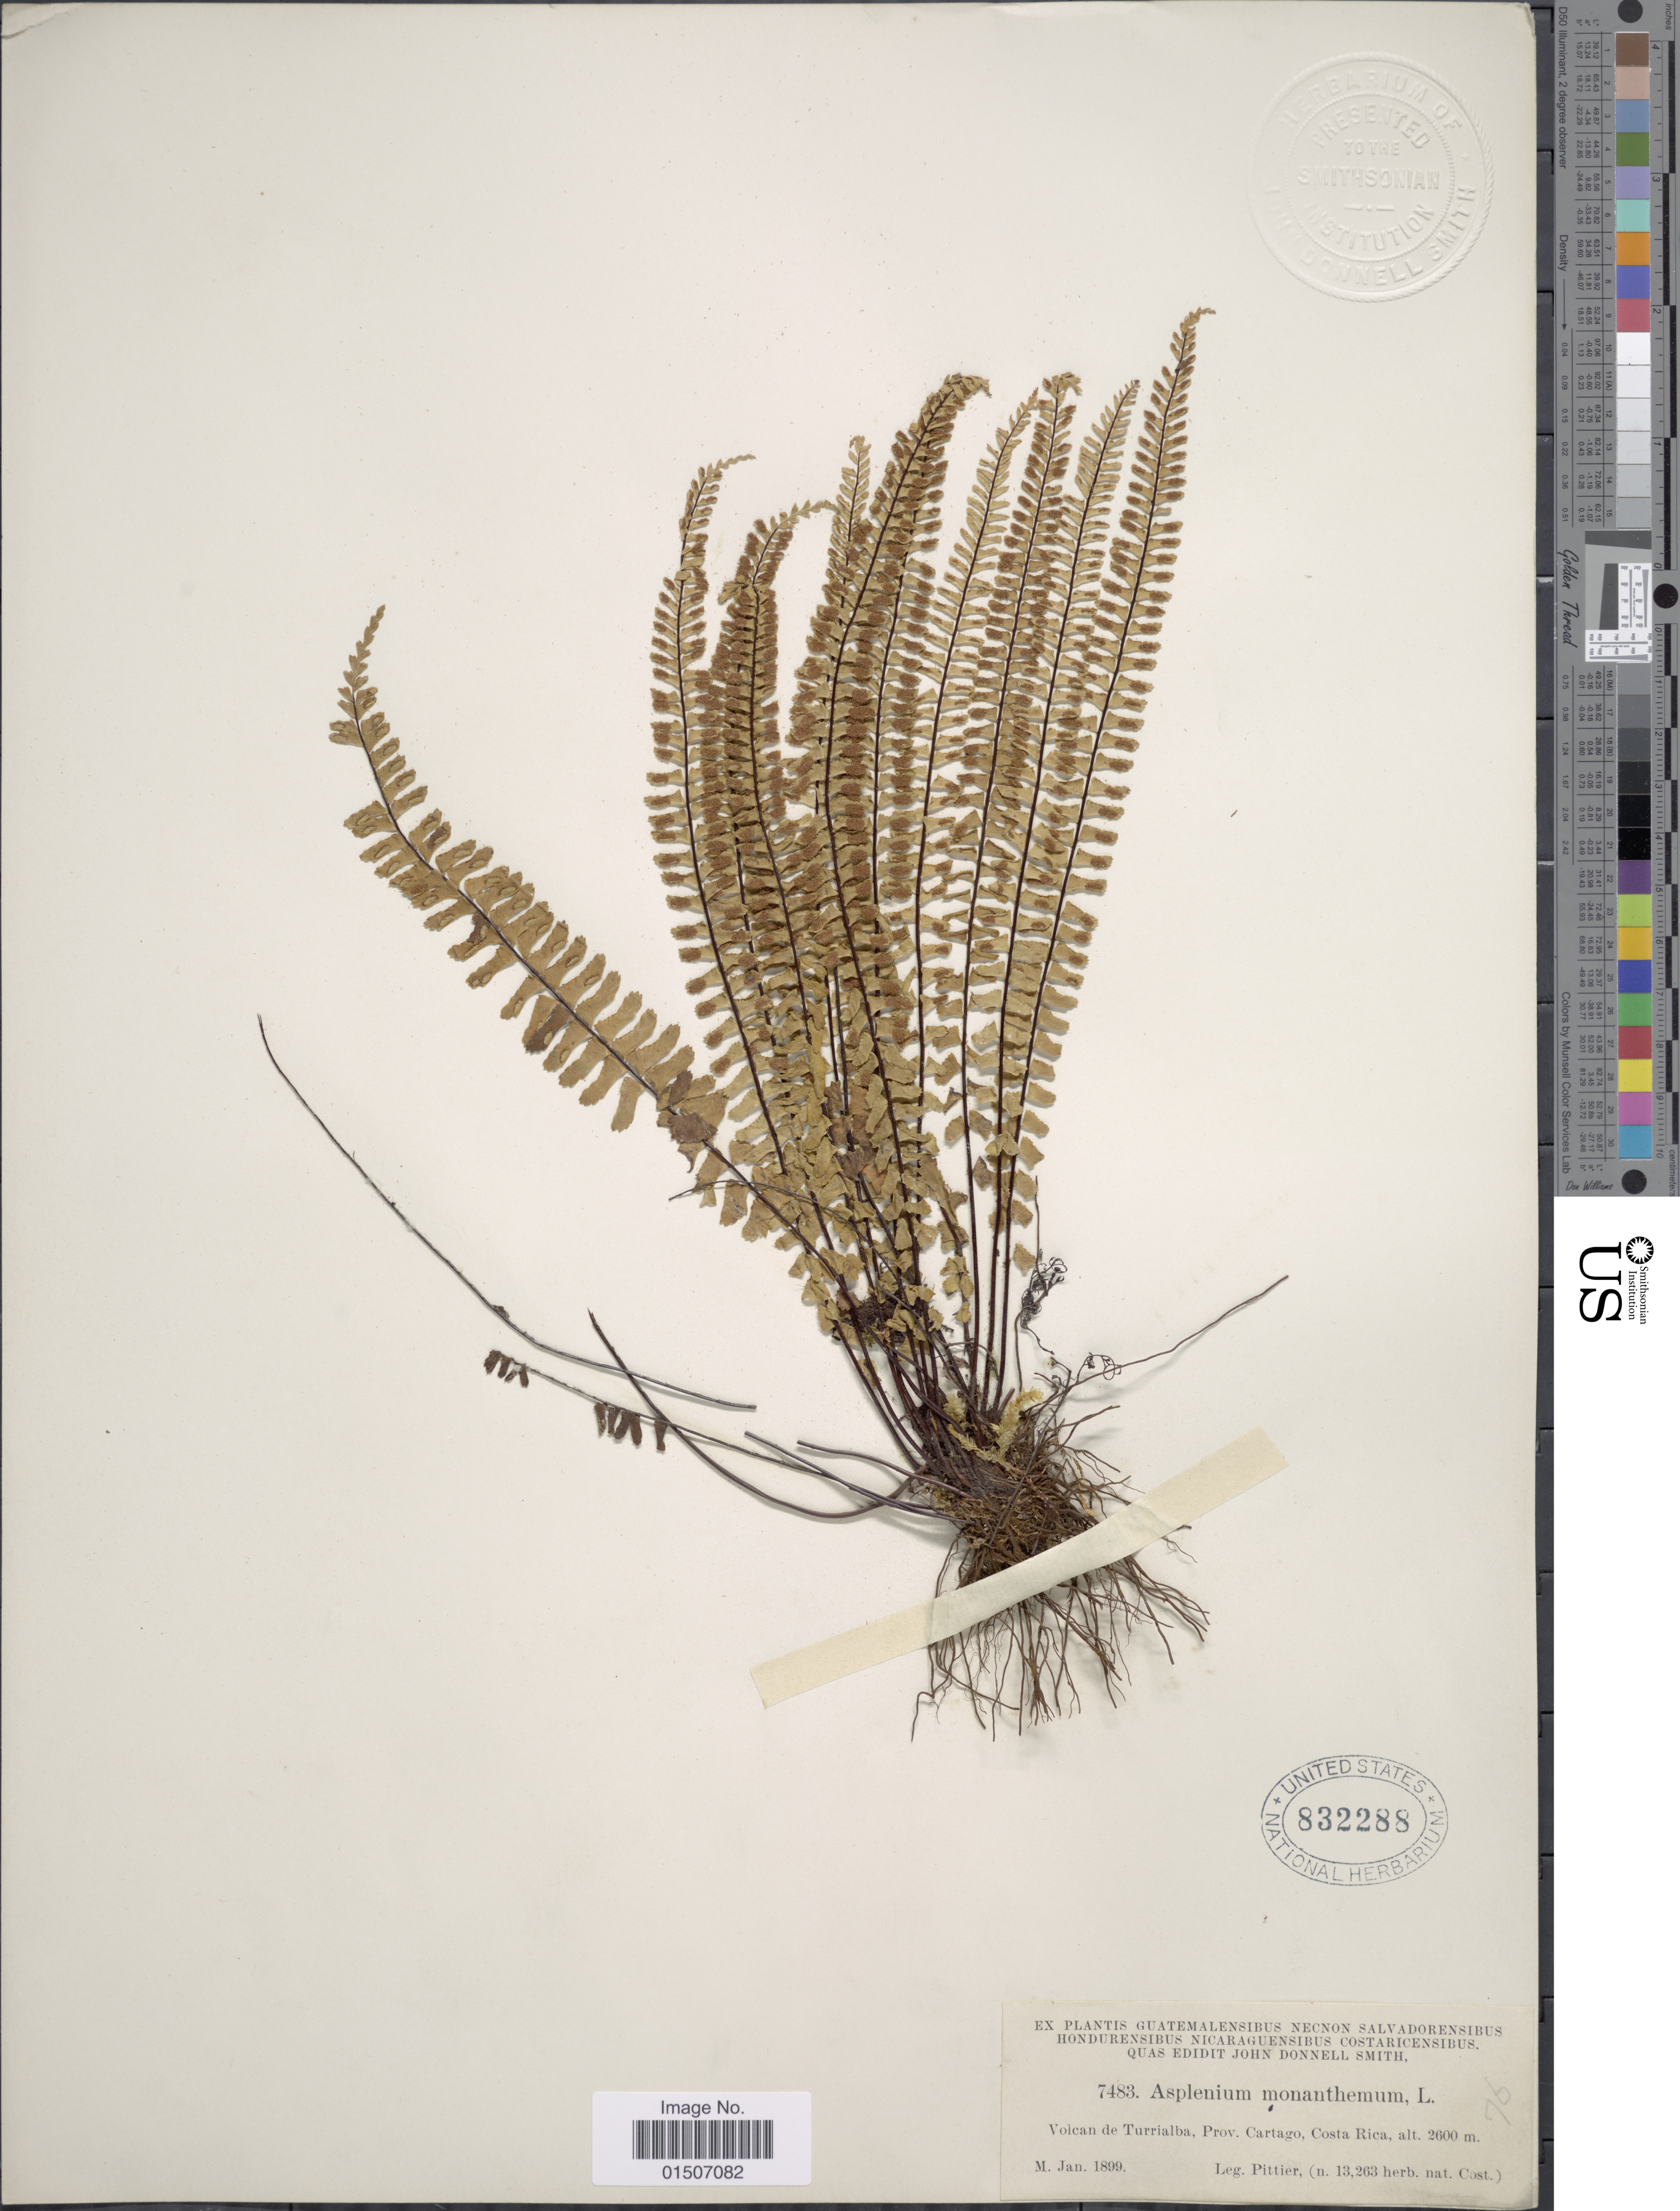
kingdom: Plantae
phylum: Tracheophyta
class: Polypodiopsida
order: Polypodiales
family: Aspleniaceae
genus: Asplenium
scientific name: Asplenium monanthes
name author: L.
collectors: Pittier, --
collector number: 7483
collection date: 1899-01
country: Costa Rica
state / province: Cartago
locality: Volcan de Turrialba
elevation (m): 2600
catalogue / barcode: US 832288